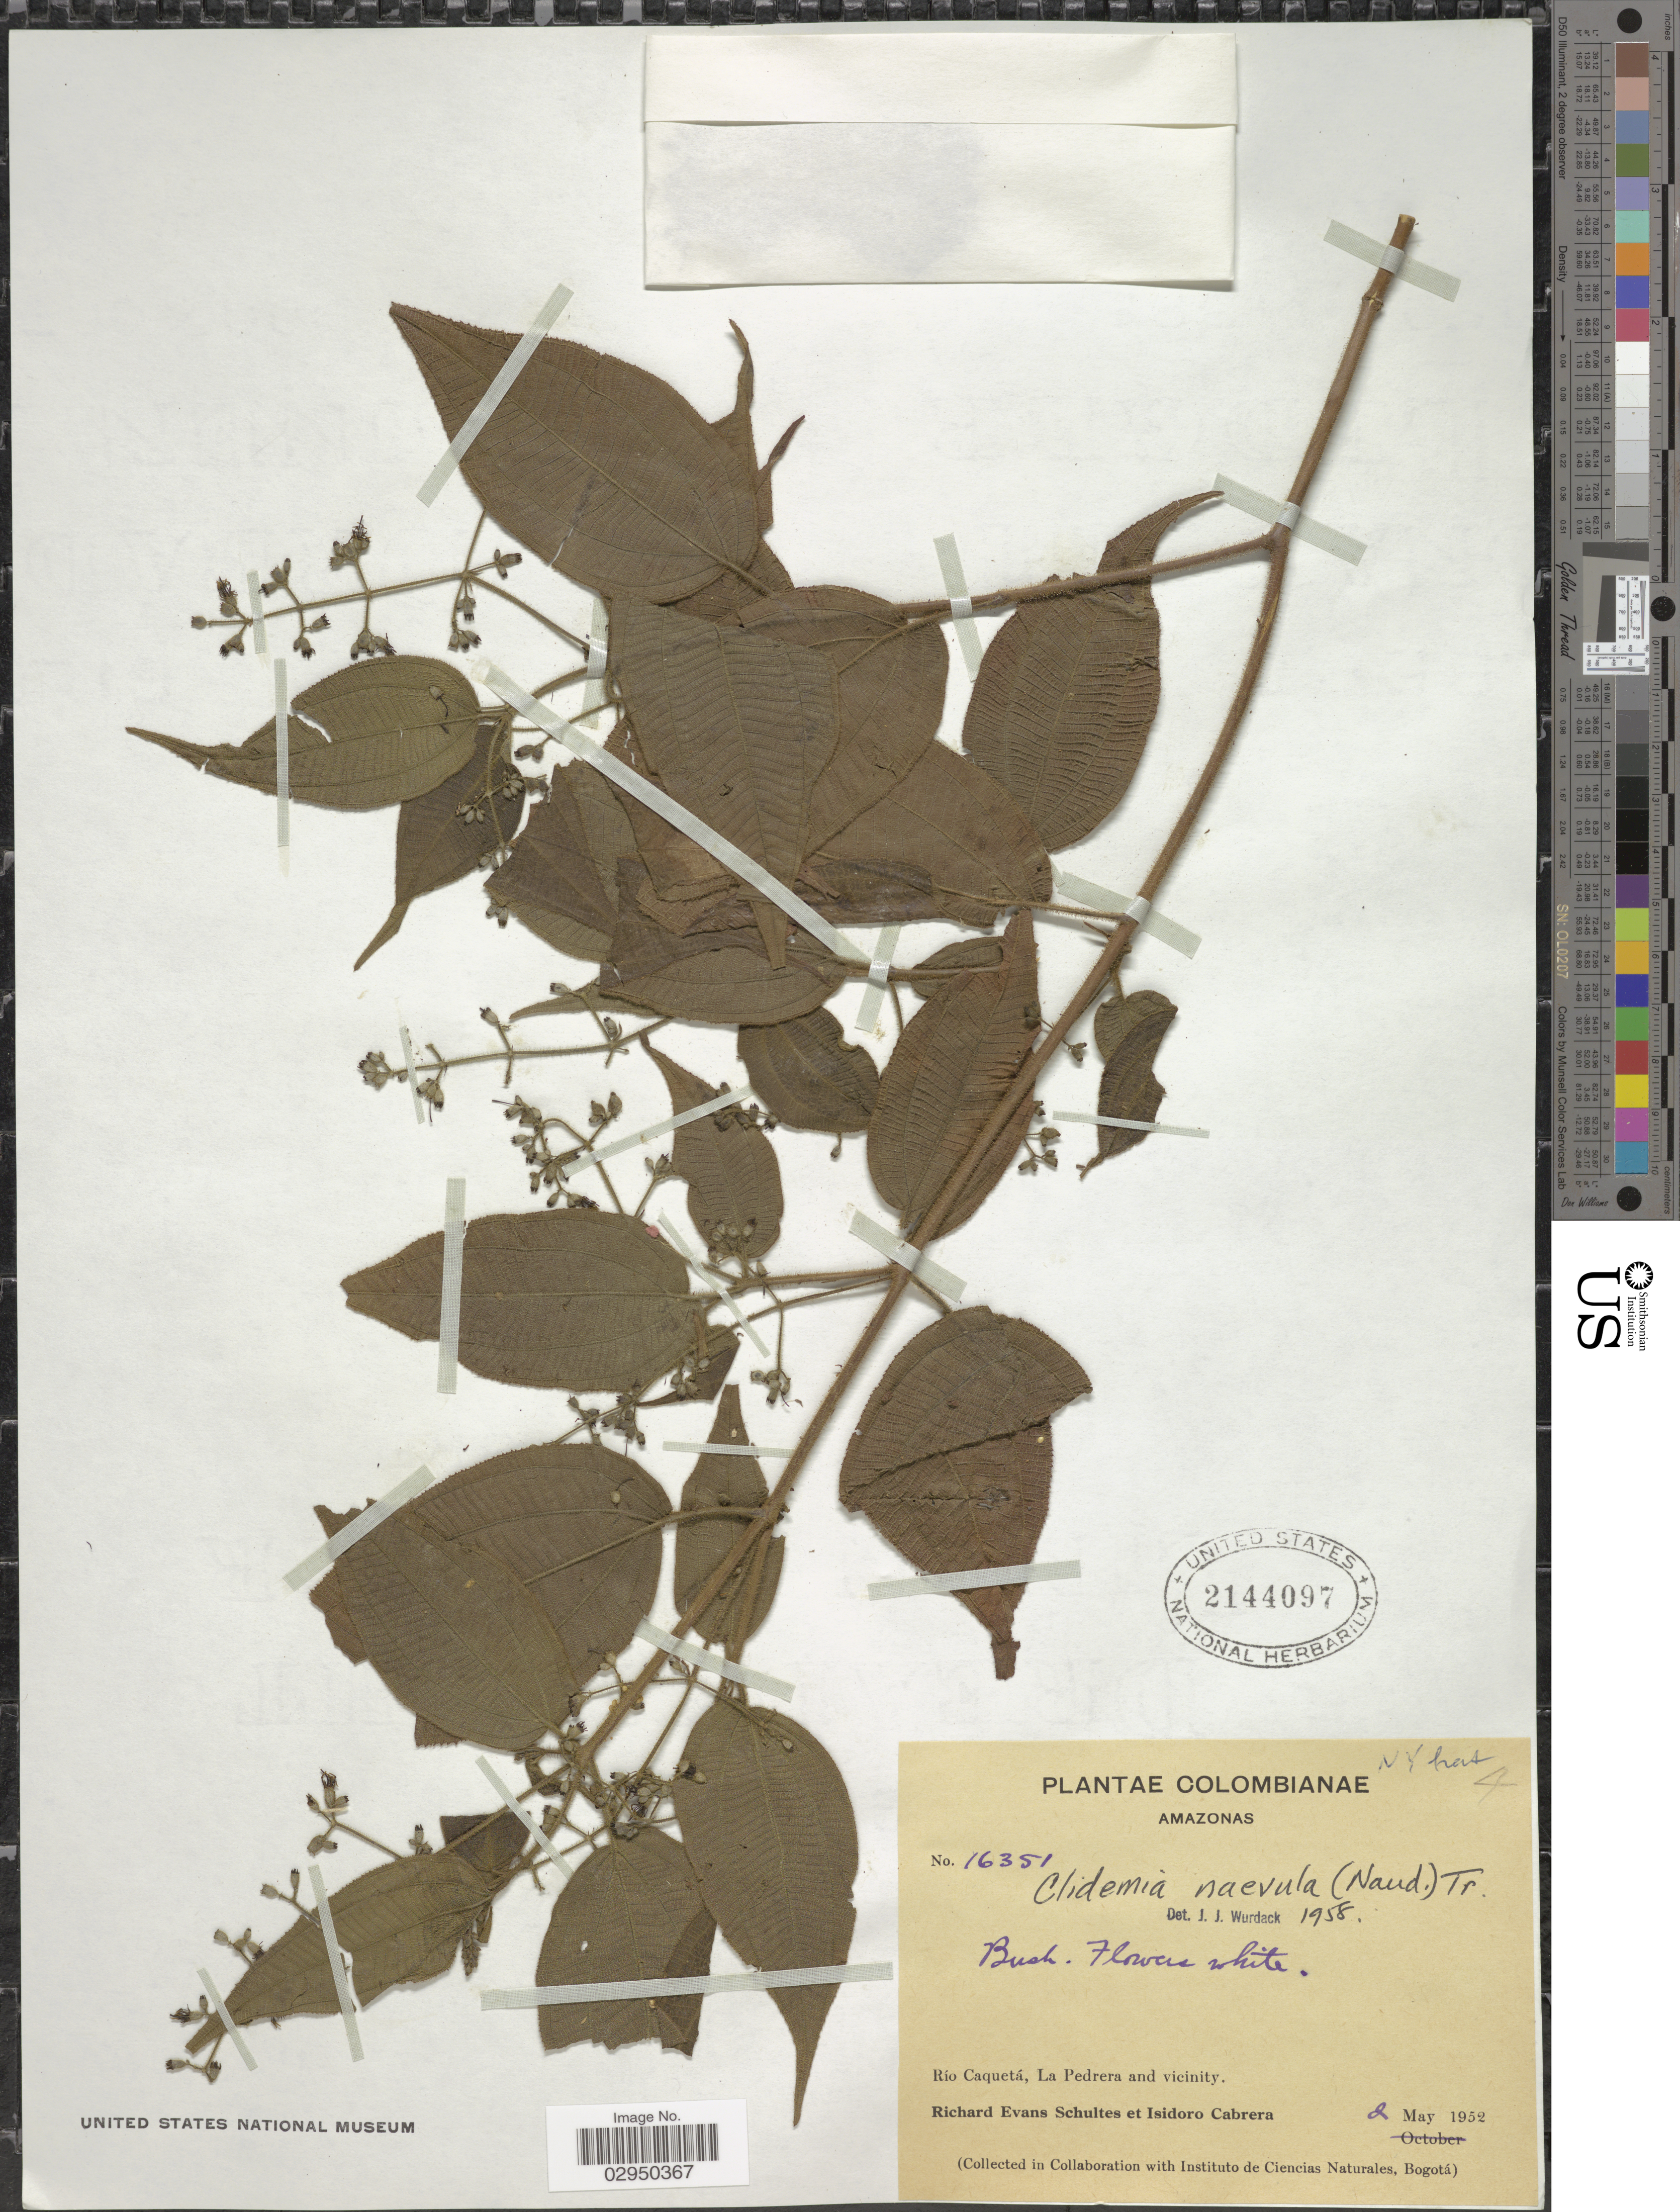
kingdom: Plantae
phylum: Tracheophyta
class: Magnoliopsida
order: Myrtales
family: Melastomataceae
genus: Clidemia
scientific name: Clidemia japurensis var. heterobasis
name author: (DC.) Wurdack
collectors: R. E. Schultes & I. Cabrera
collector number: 16351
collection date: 1952-05-02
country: Colombia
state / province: Amazônas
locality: Río Caquetá, La Pedrera and vicinity.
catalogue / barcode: US 2144097